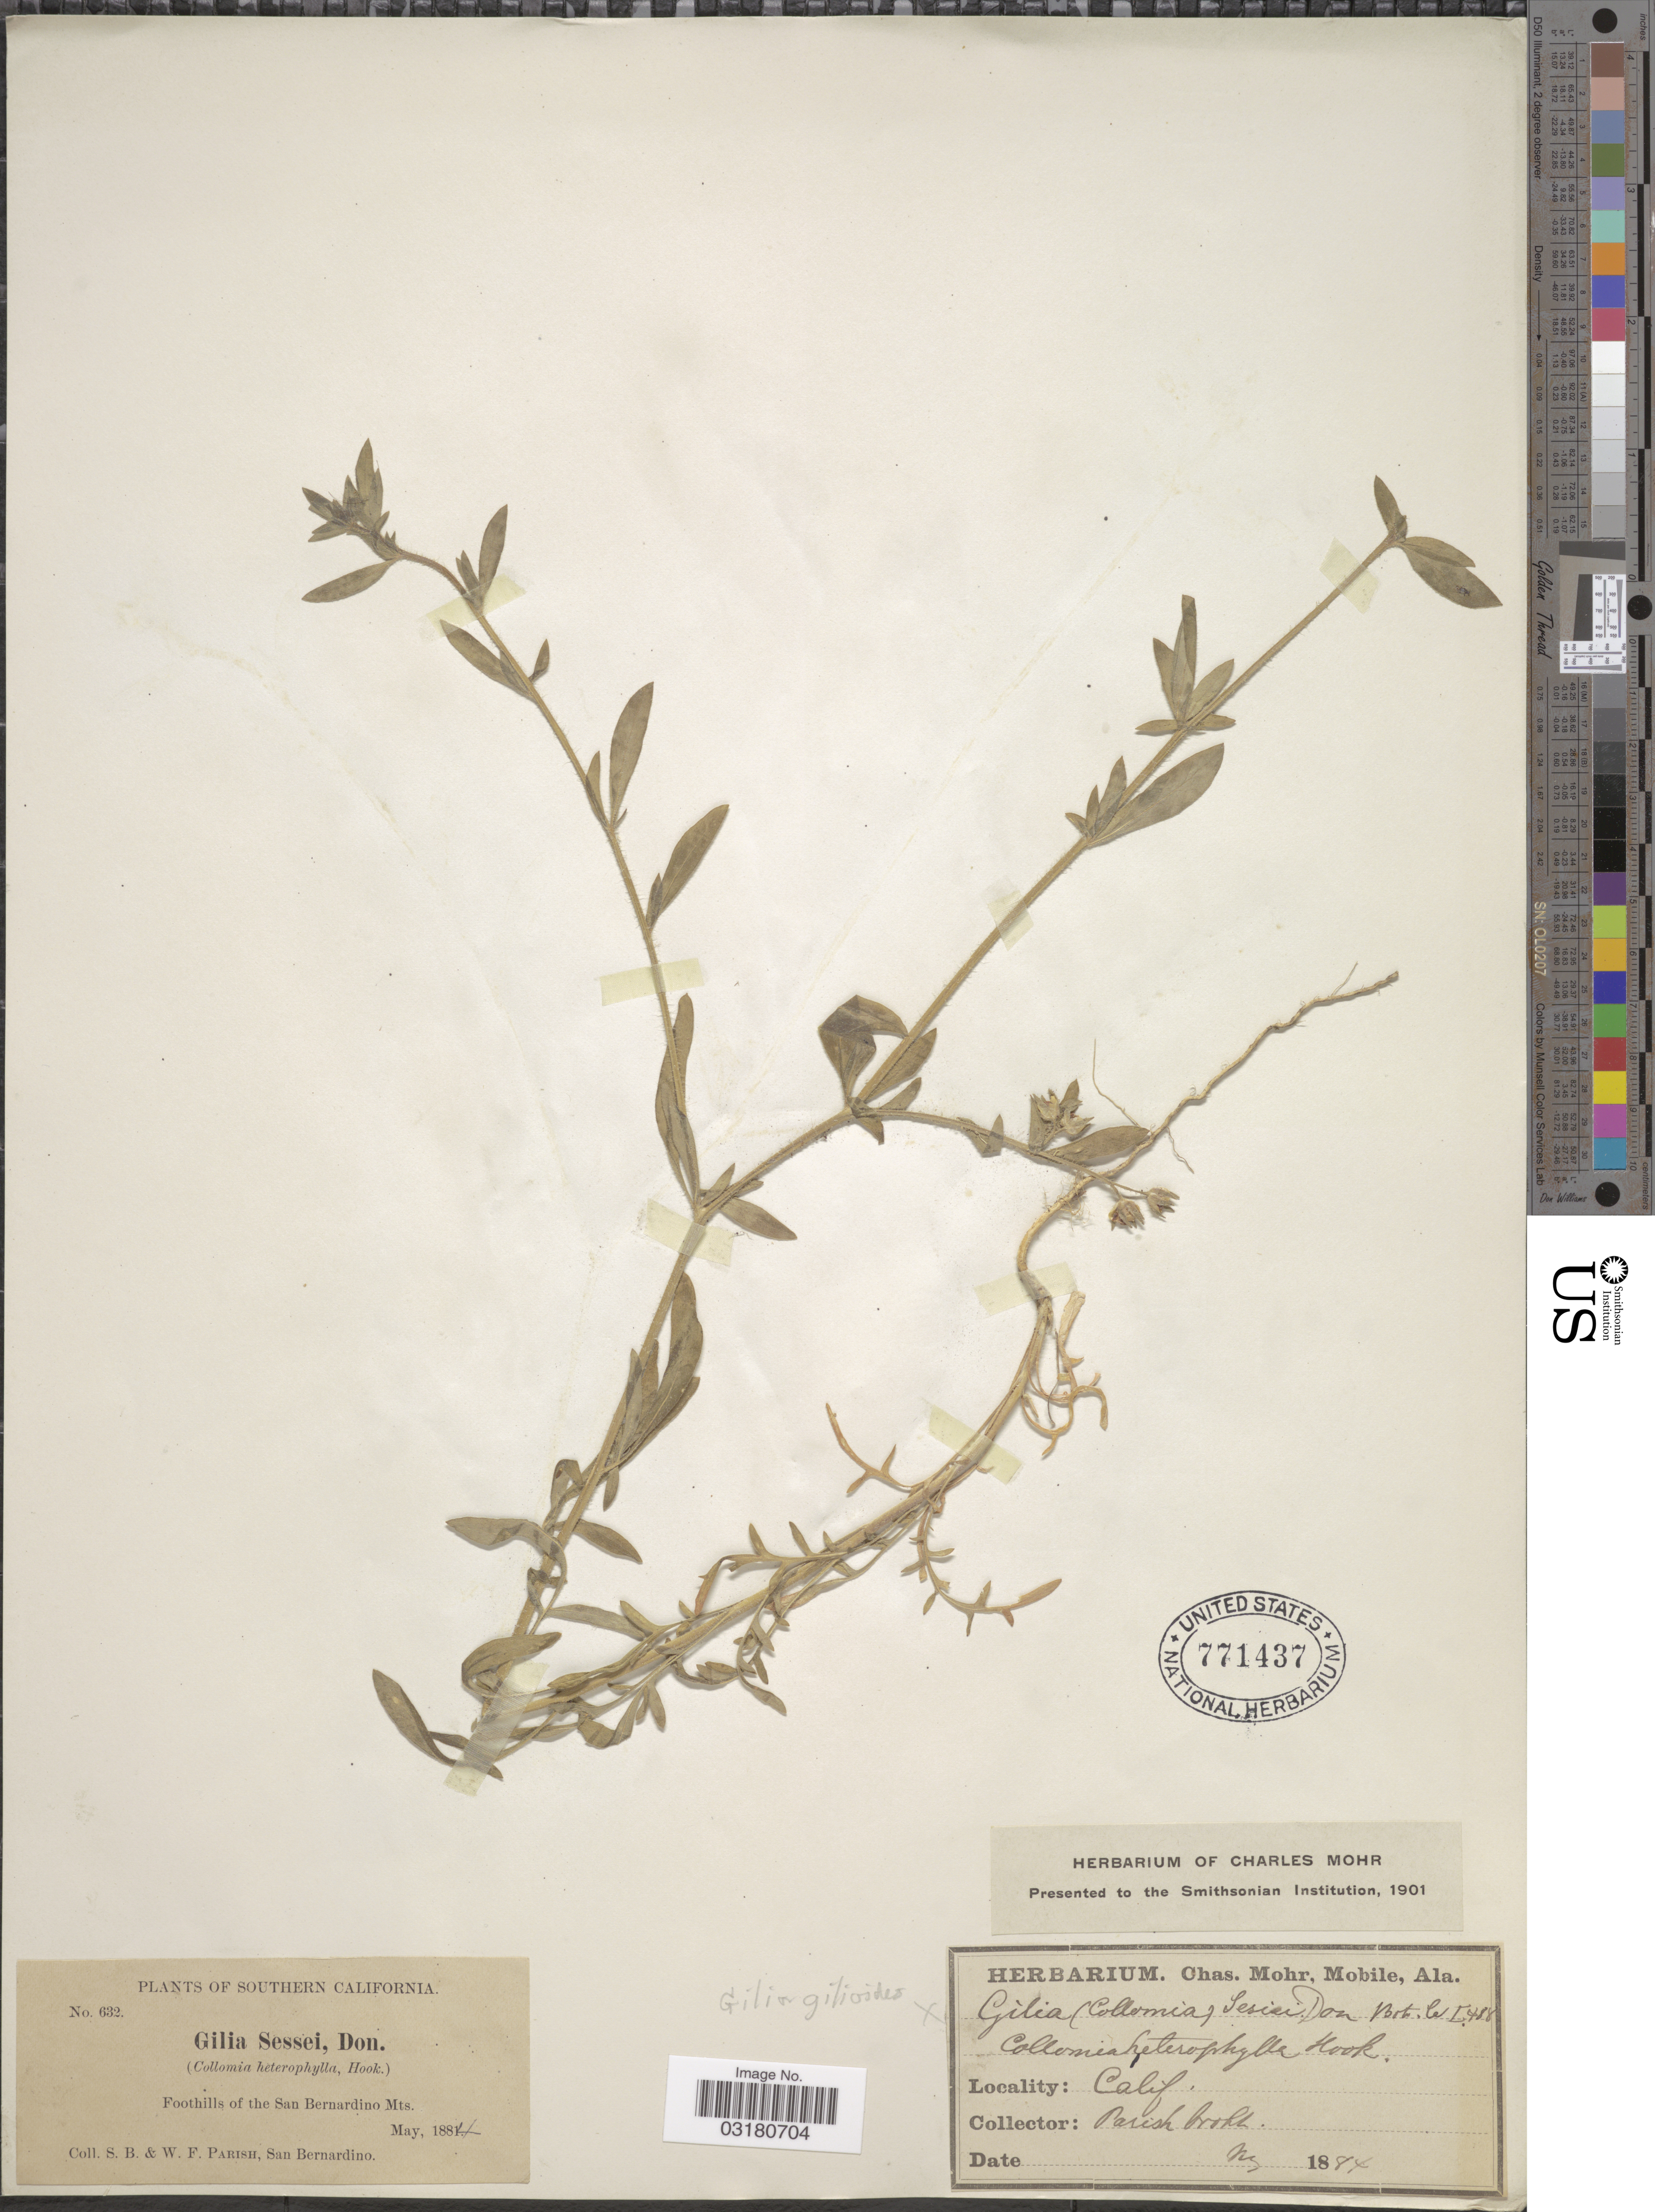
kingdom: Plantae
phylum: Tracheophyta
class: Magnoliopsida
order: Ericales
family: Polemoniaceae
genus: Allophyllum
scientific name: Allophyllum glutinosum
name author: (Benth.) A.D. Grant & V.E. Grant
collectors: S. B. Parish & W. F. Parish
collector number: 632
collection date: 1884-05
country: United States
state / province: California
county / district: San Bernardino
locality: Southern California. Foothills of the San Bernardino Mts.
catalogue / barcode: US 771437